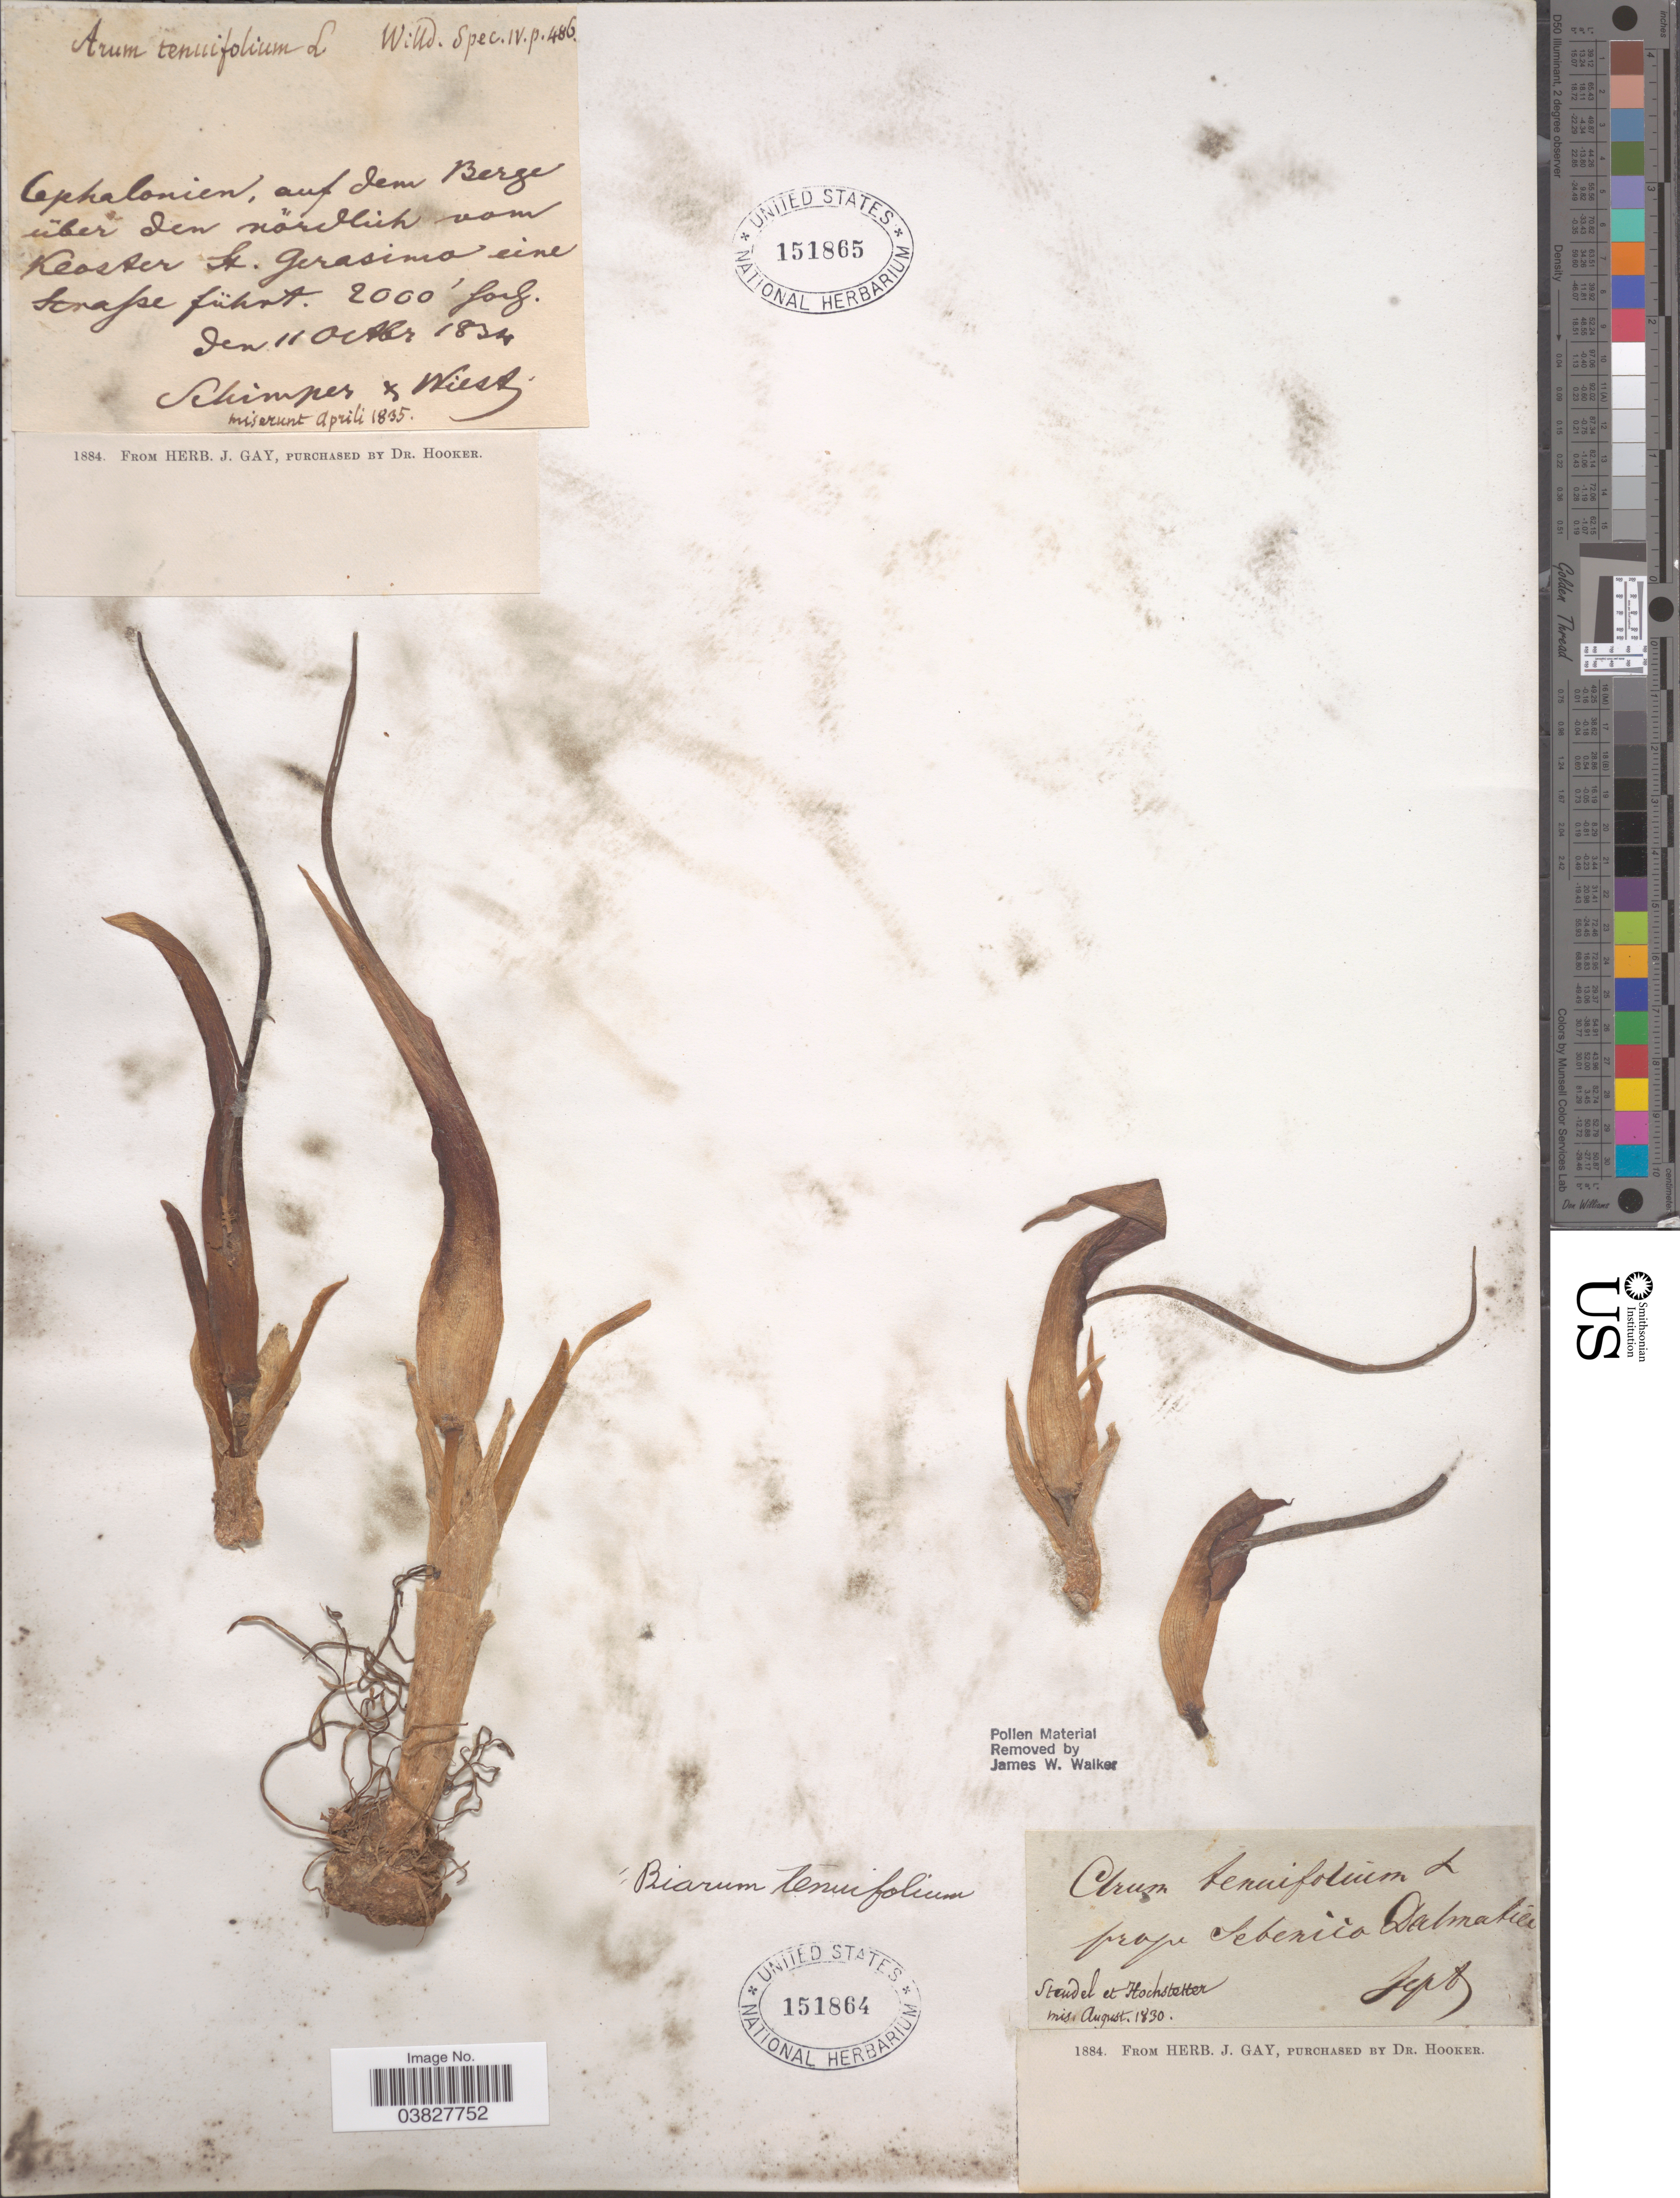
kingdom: Plantae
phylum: Tracheophyta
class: Liliopsida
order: Alismatales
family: Araceae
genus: Biarum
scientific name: Biarum tenuifolium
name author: (L.) Schott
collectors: -. Schimper & -. Wiest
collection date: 1834-10-11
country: Greece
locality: Cephalonien, auf dem Berge über den nördlich vom Kloster St. Gerasimo eine Strasse führt.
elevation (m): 610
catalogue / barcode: US 151865